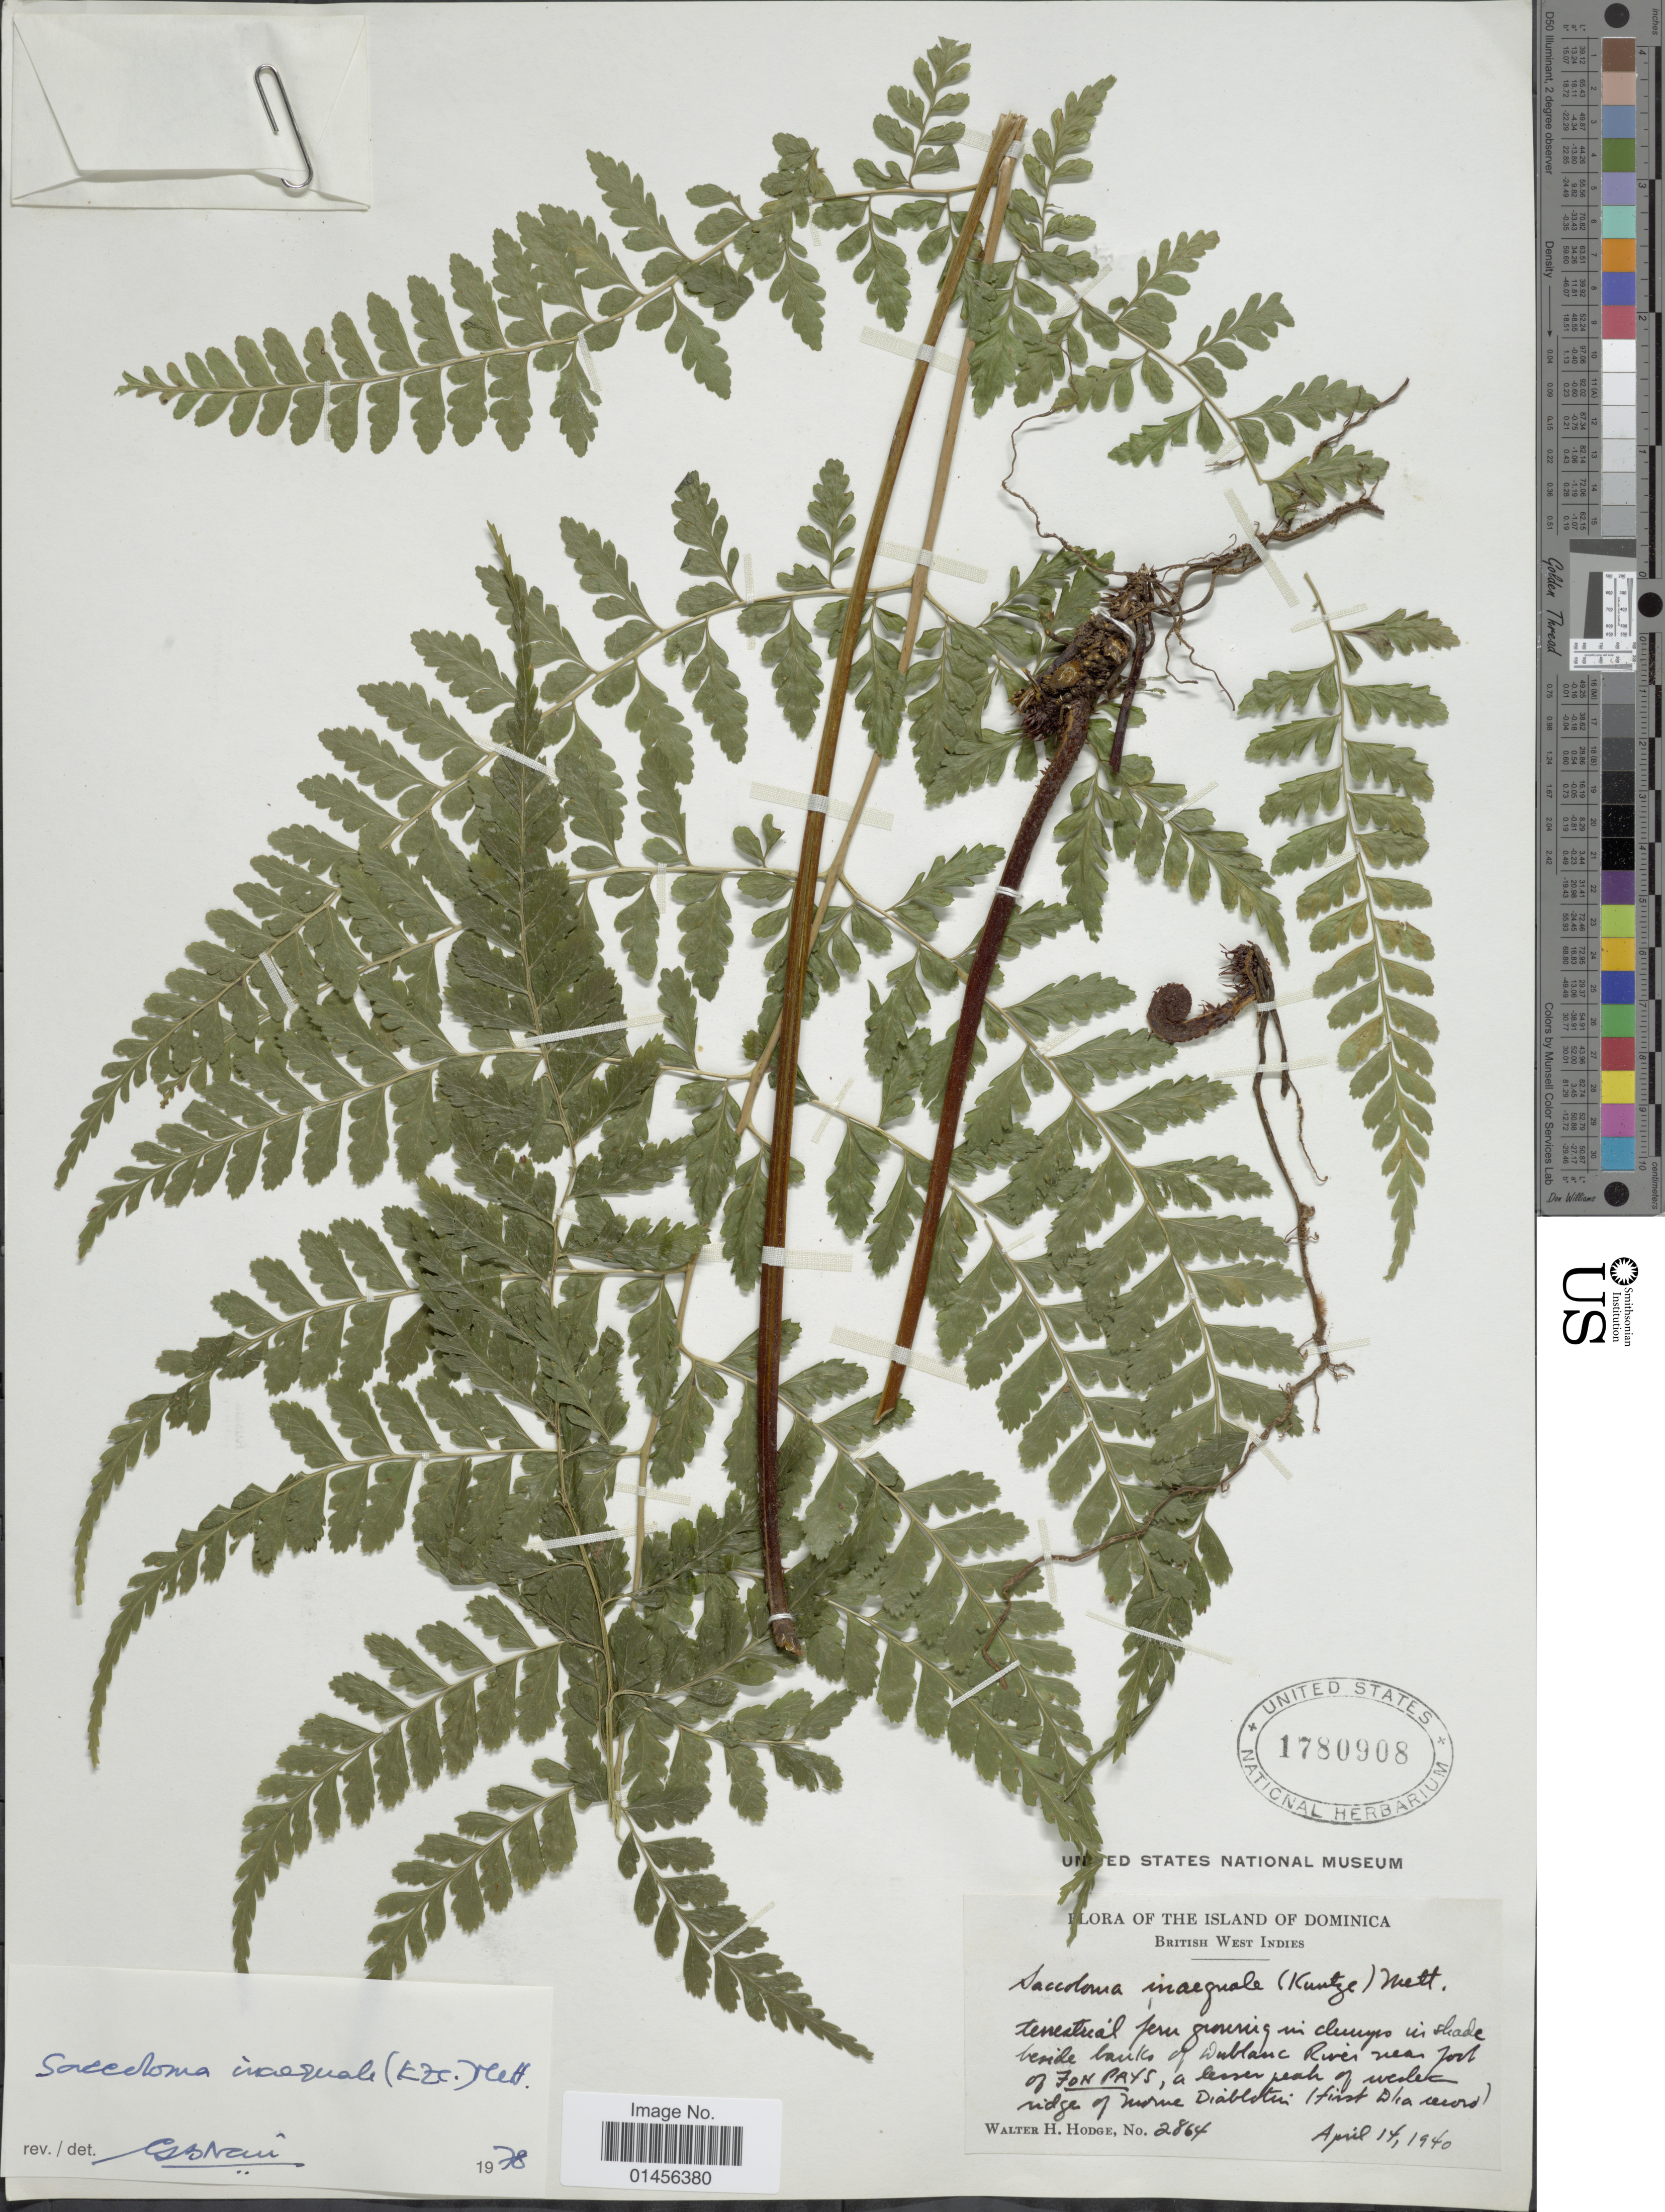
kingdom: Plantae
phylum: Tracheophyta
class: Polypodiopsida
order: Polypodiales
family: Saccolomataceae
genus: Saccoloma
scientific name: Saccoloma inaequale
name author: (Kunze) Mett.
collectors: W. Hodge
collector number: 2864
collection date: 1940-04-14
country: Dominica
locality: The Island of Dominica, British West Indies, in shade beside banks of Dublanc River near fort of Fon Pays, a lesser peak of western ridge of Morne Diablotin.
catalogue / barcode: US 1780908